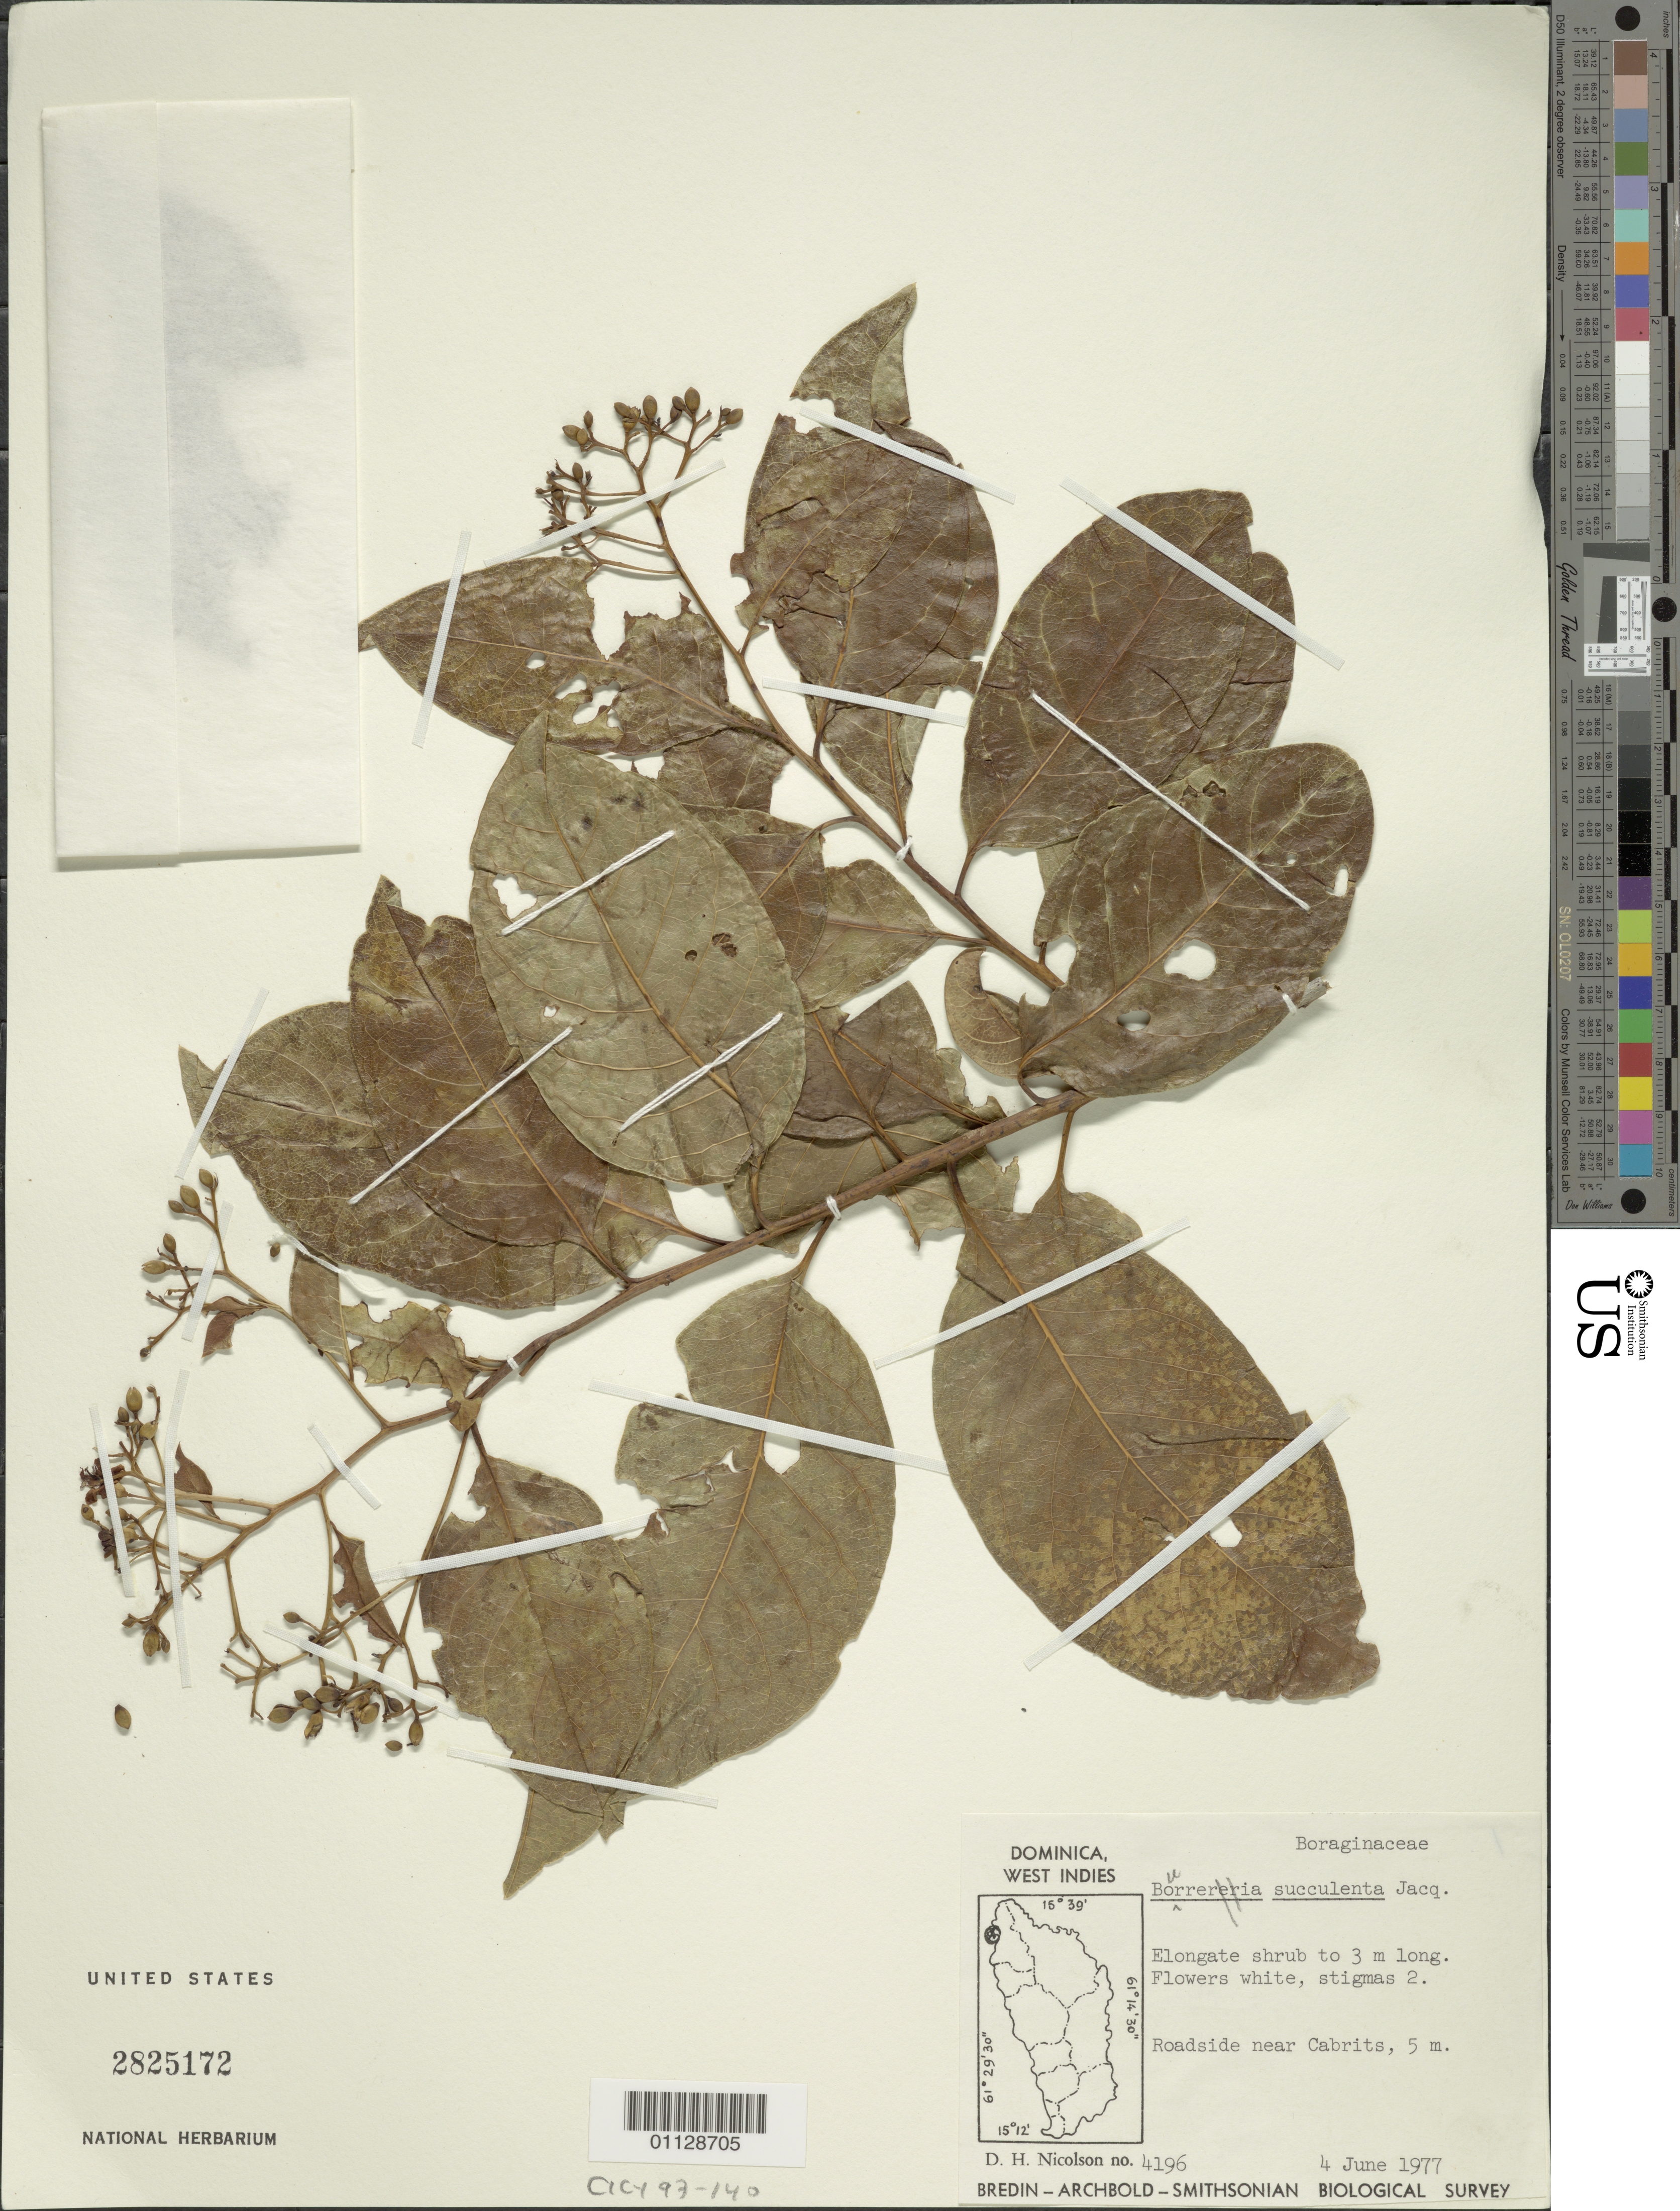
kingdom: Plantae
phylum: Tracheophyta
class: Magnoliopsida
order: Boraginales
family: Ehretiaceae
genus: Bourreria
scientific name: Bourreria succulenta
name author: Jacq.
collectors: D. H. Nicolson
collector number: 4196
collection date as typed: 04 Jun 1977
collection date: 1977-06-04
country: Dominica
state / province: St. John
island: Dominica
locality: Roadside near cabrits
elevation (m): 5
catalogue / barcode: US 2825172